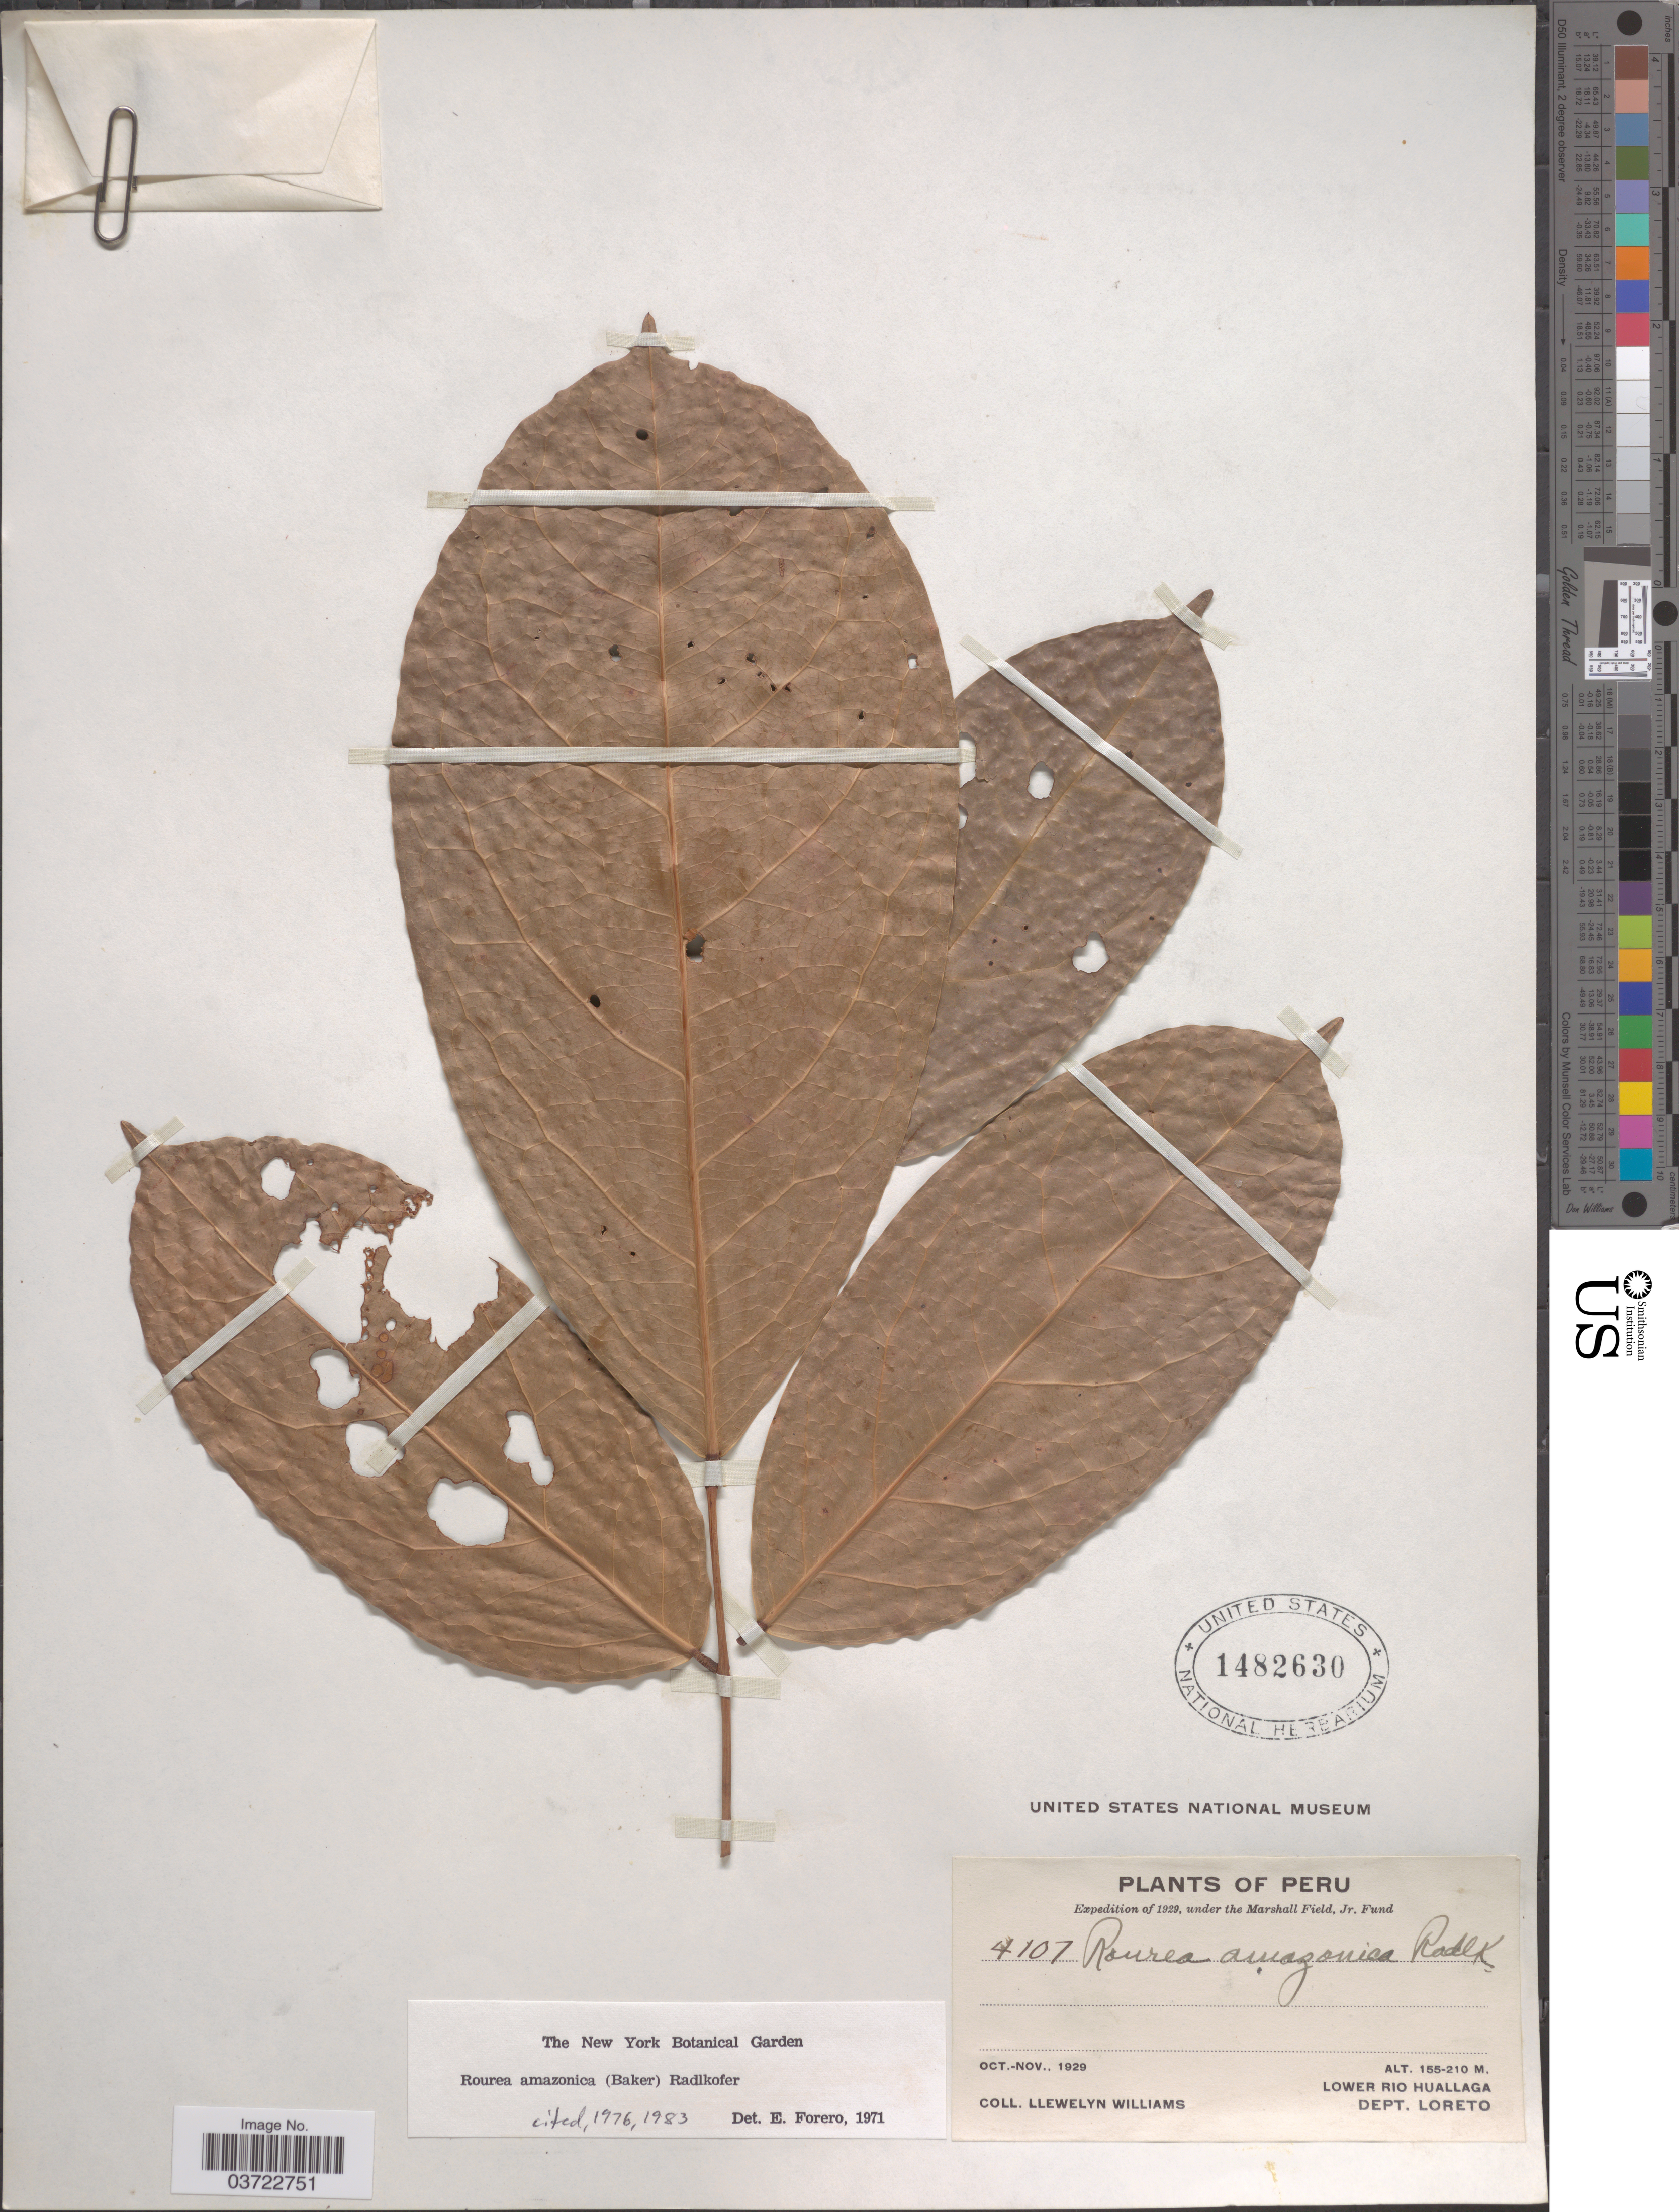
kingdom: Plantae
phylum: Tracheophyta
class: Magnoliopsida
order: Oxalidales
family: Connaraceae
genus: Rourea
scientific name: Rourea amazonica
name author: (Baker) Radlk.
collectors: Ll. Williams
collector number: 4107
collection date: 1929-10/1929-11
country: Peru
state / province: Loreto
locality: Lower Rio Huallaga. Dept. Loreto.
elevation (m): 155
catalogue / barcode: US 1482630